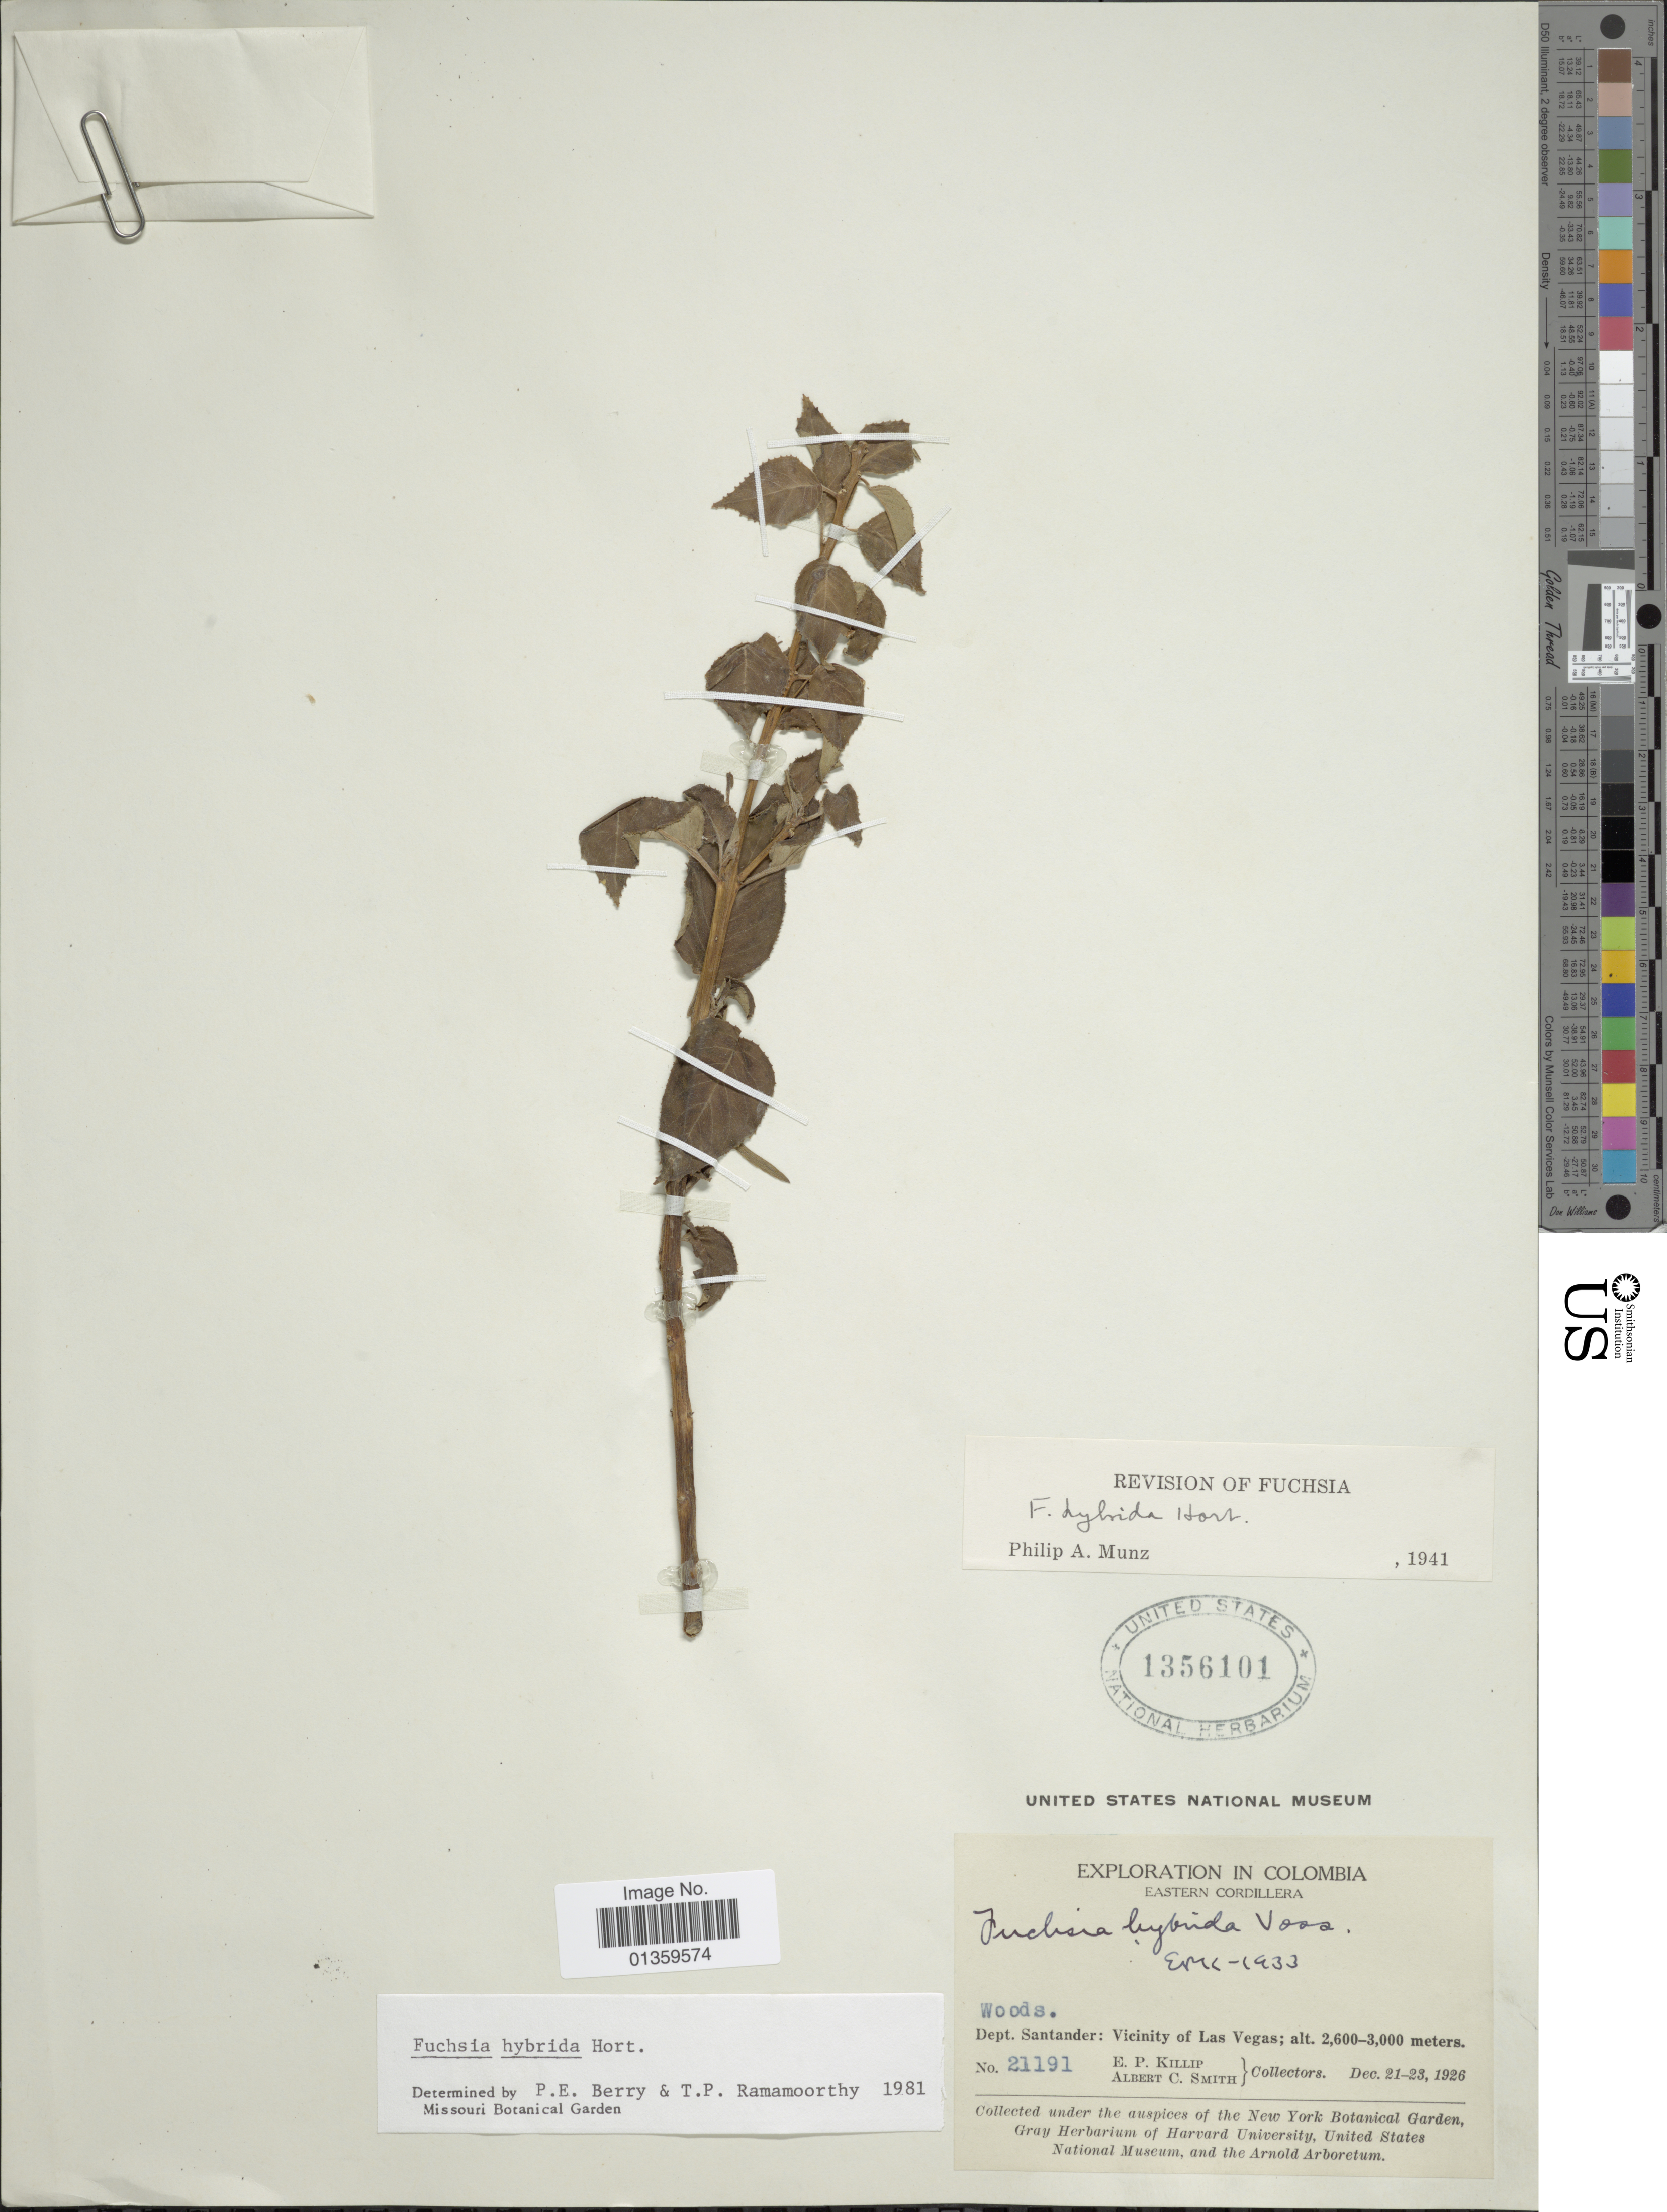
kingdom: Plantae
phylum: Tracheophyta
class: Magnoliopsida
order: Myrtales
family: Onagraceae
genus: Fuchsia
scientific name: Fuchsia x hybrida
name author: Hort.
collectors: E. P. Killip & A. C. Smith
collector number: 21191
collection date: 1926-12-21/1926-12-23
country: Colombia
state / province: Santander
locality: Vicinity of Las Vegas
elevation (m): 2600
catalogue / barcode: US 1356101